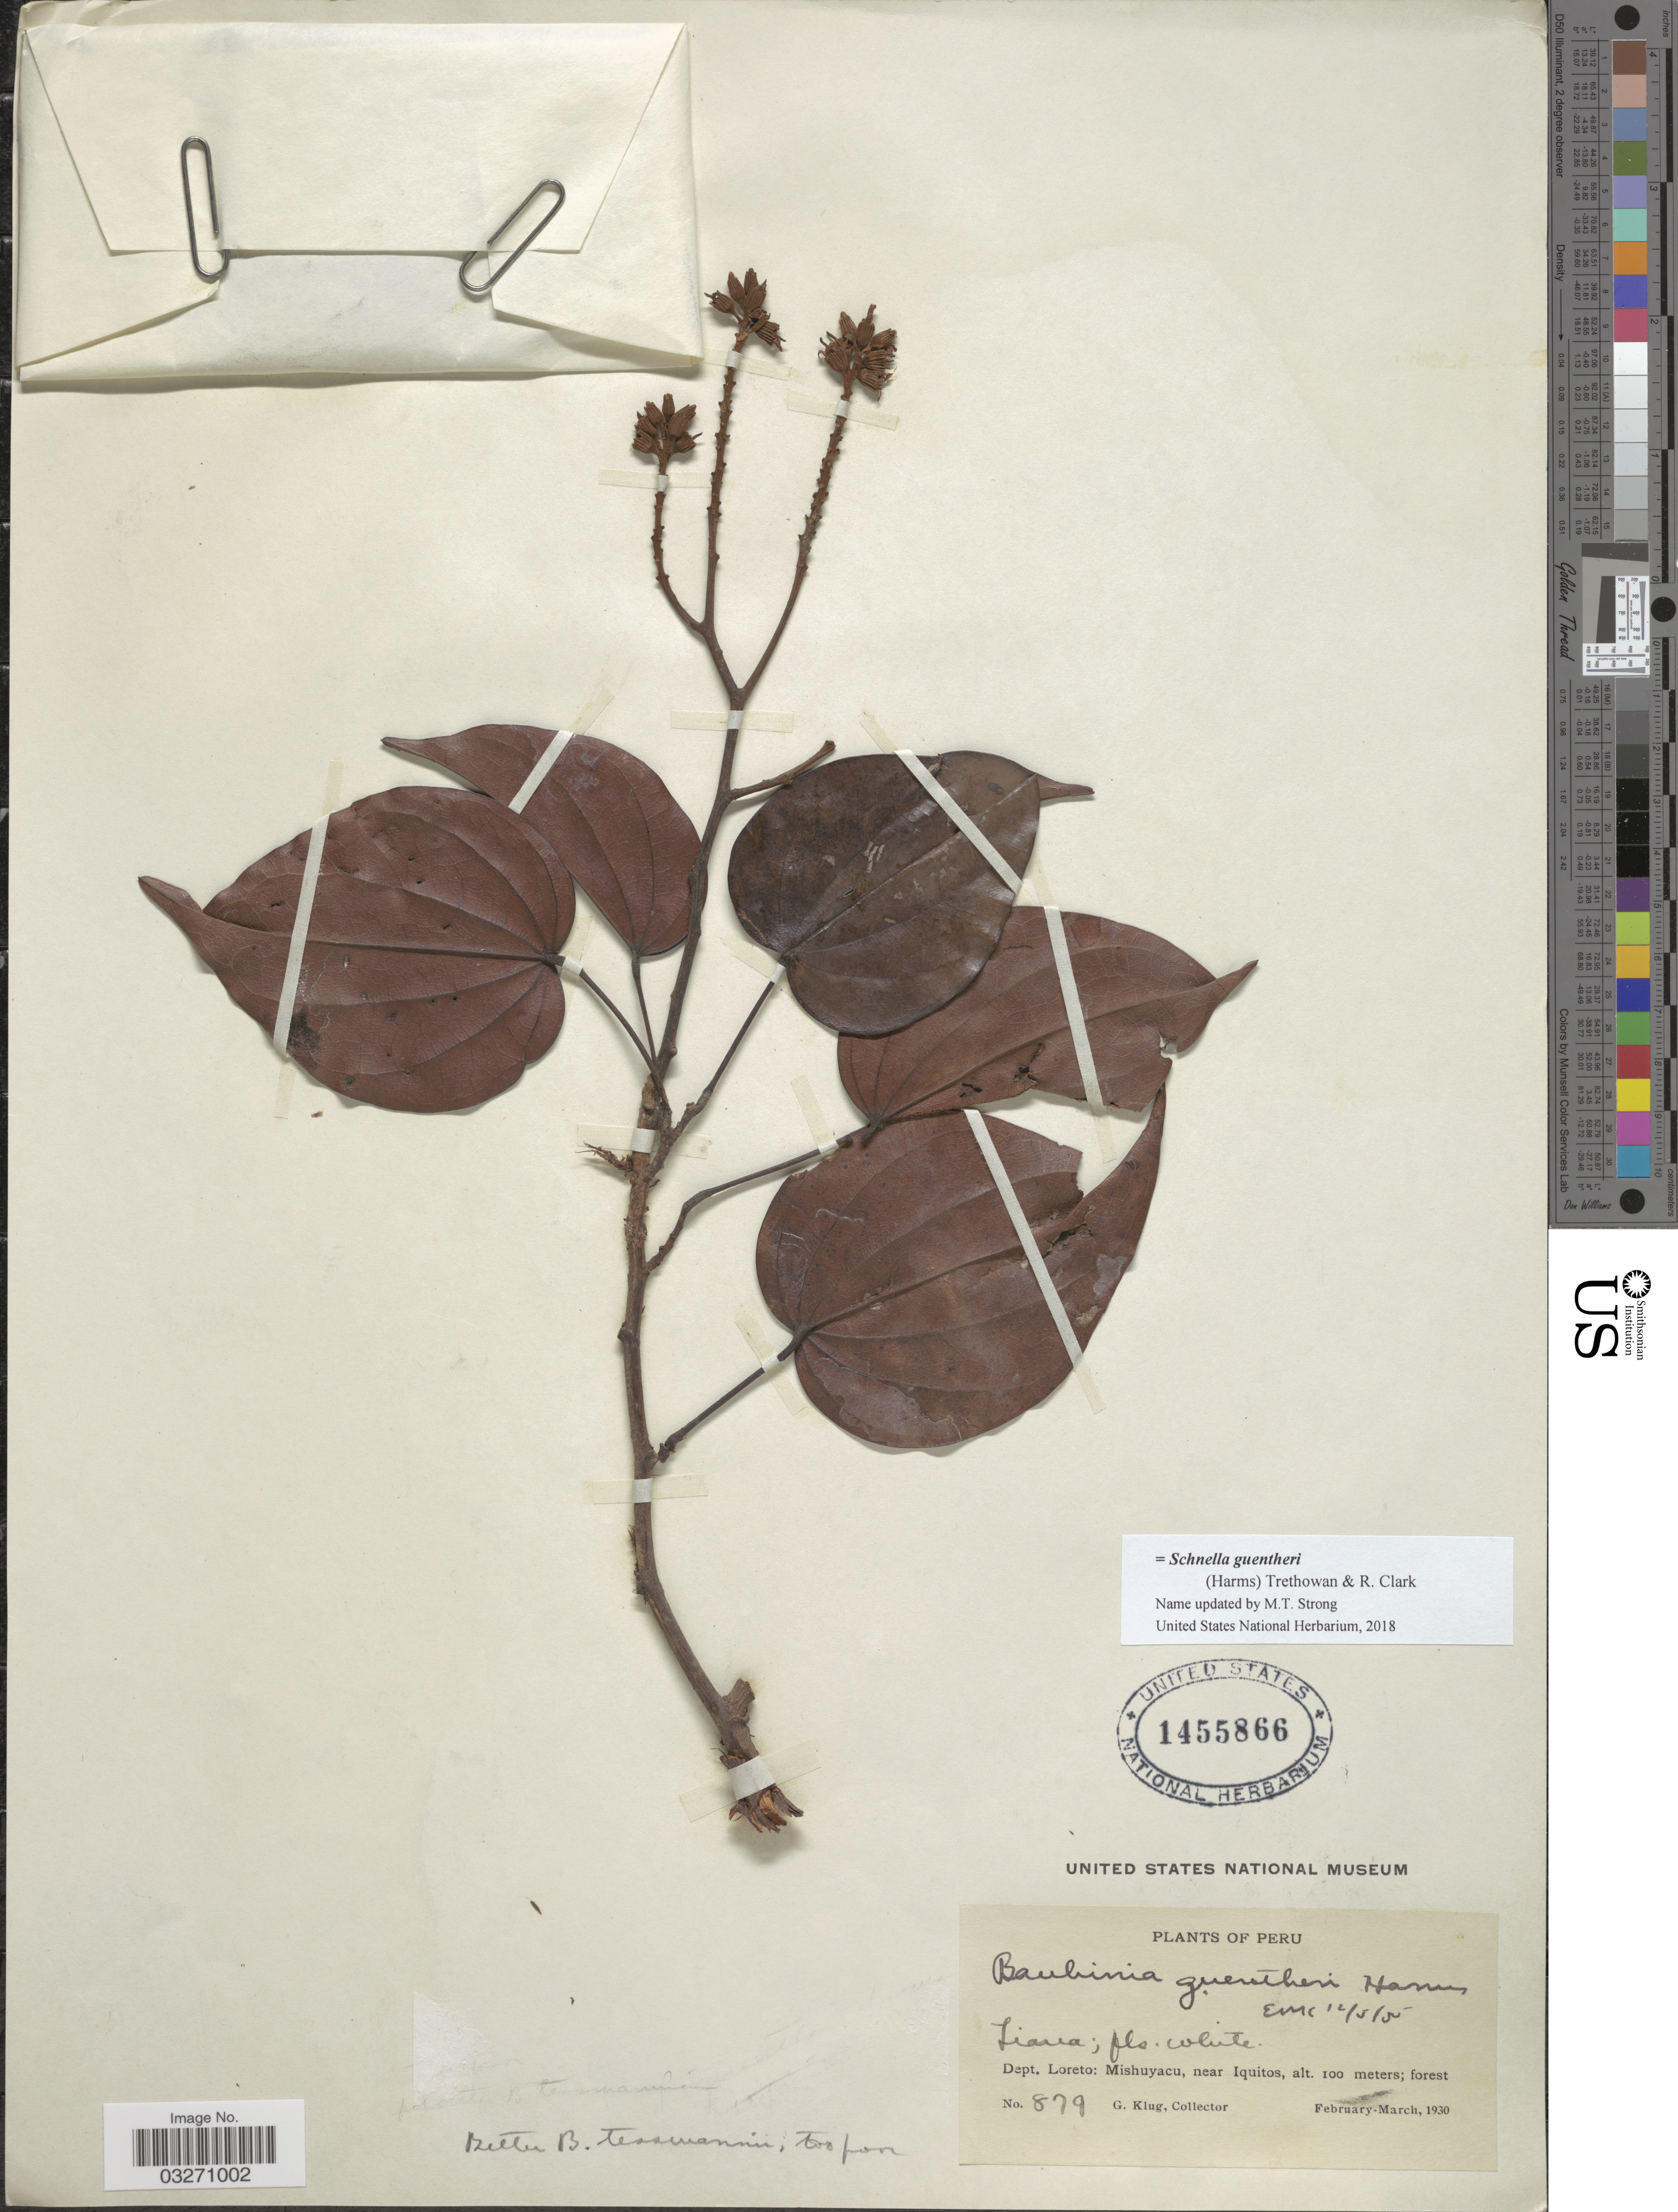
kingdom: Plantae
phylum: Tracheophyta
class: Magnoliopsida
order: Fabales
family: Fabaceae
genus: Schnella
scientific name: Schnella guentheri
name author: (Harms) Trethowan & R. Clark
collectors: G. Klug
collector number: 879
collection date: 1930-02/1930-03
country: Peru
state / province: Loreto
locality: Dept. Loreto: Mishuyacu, near Iquitos.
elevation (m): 100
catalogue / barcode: US 1455866